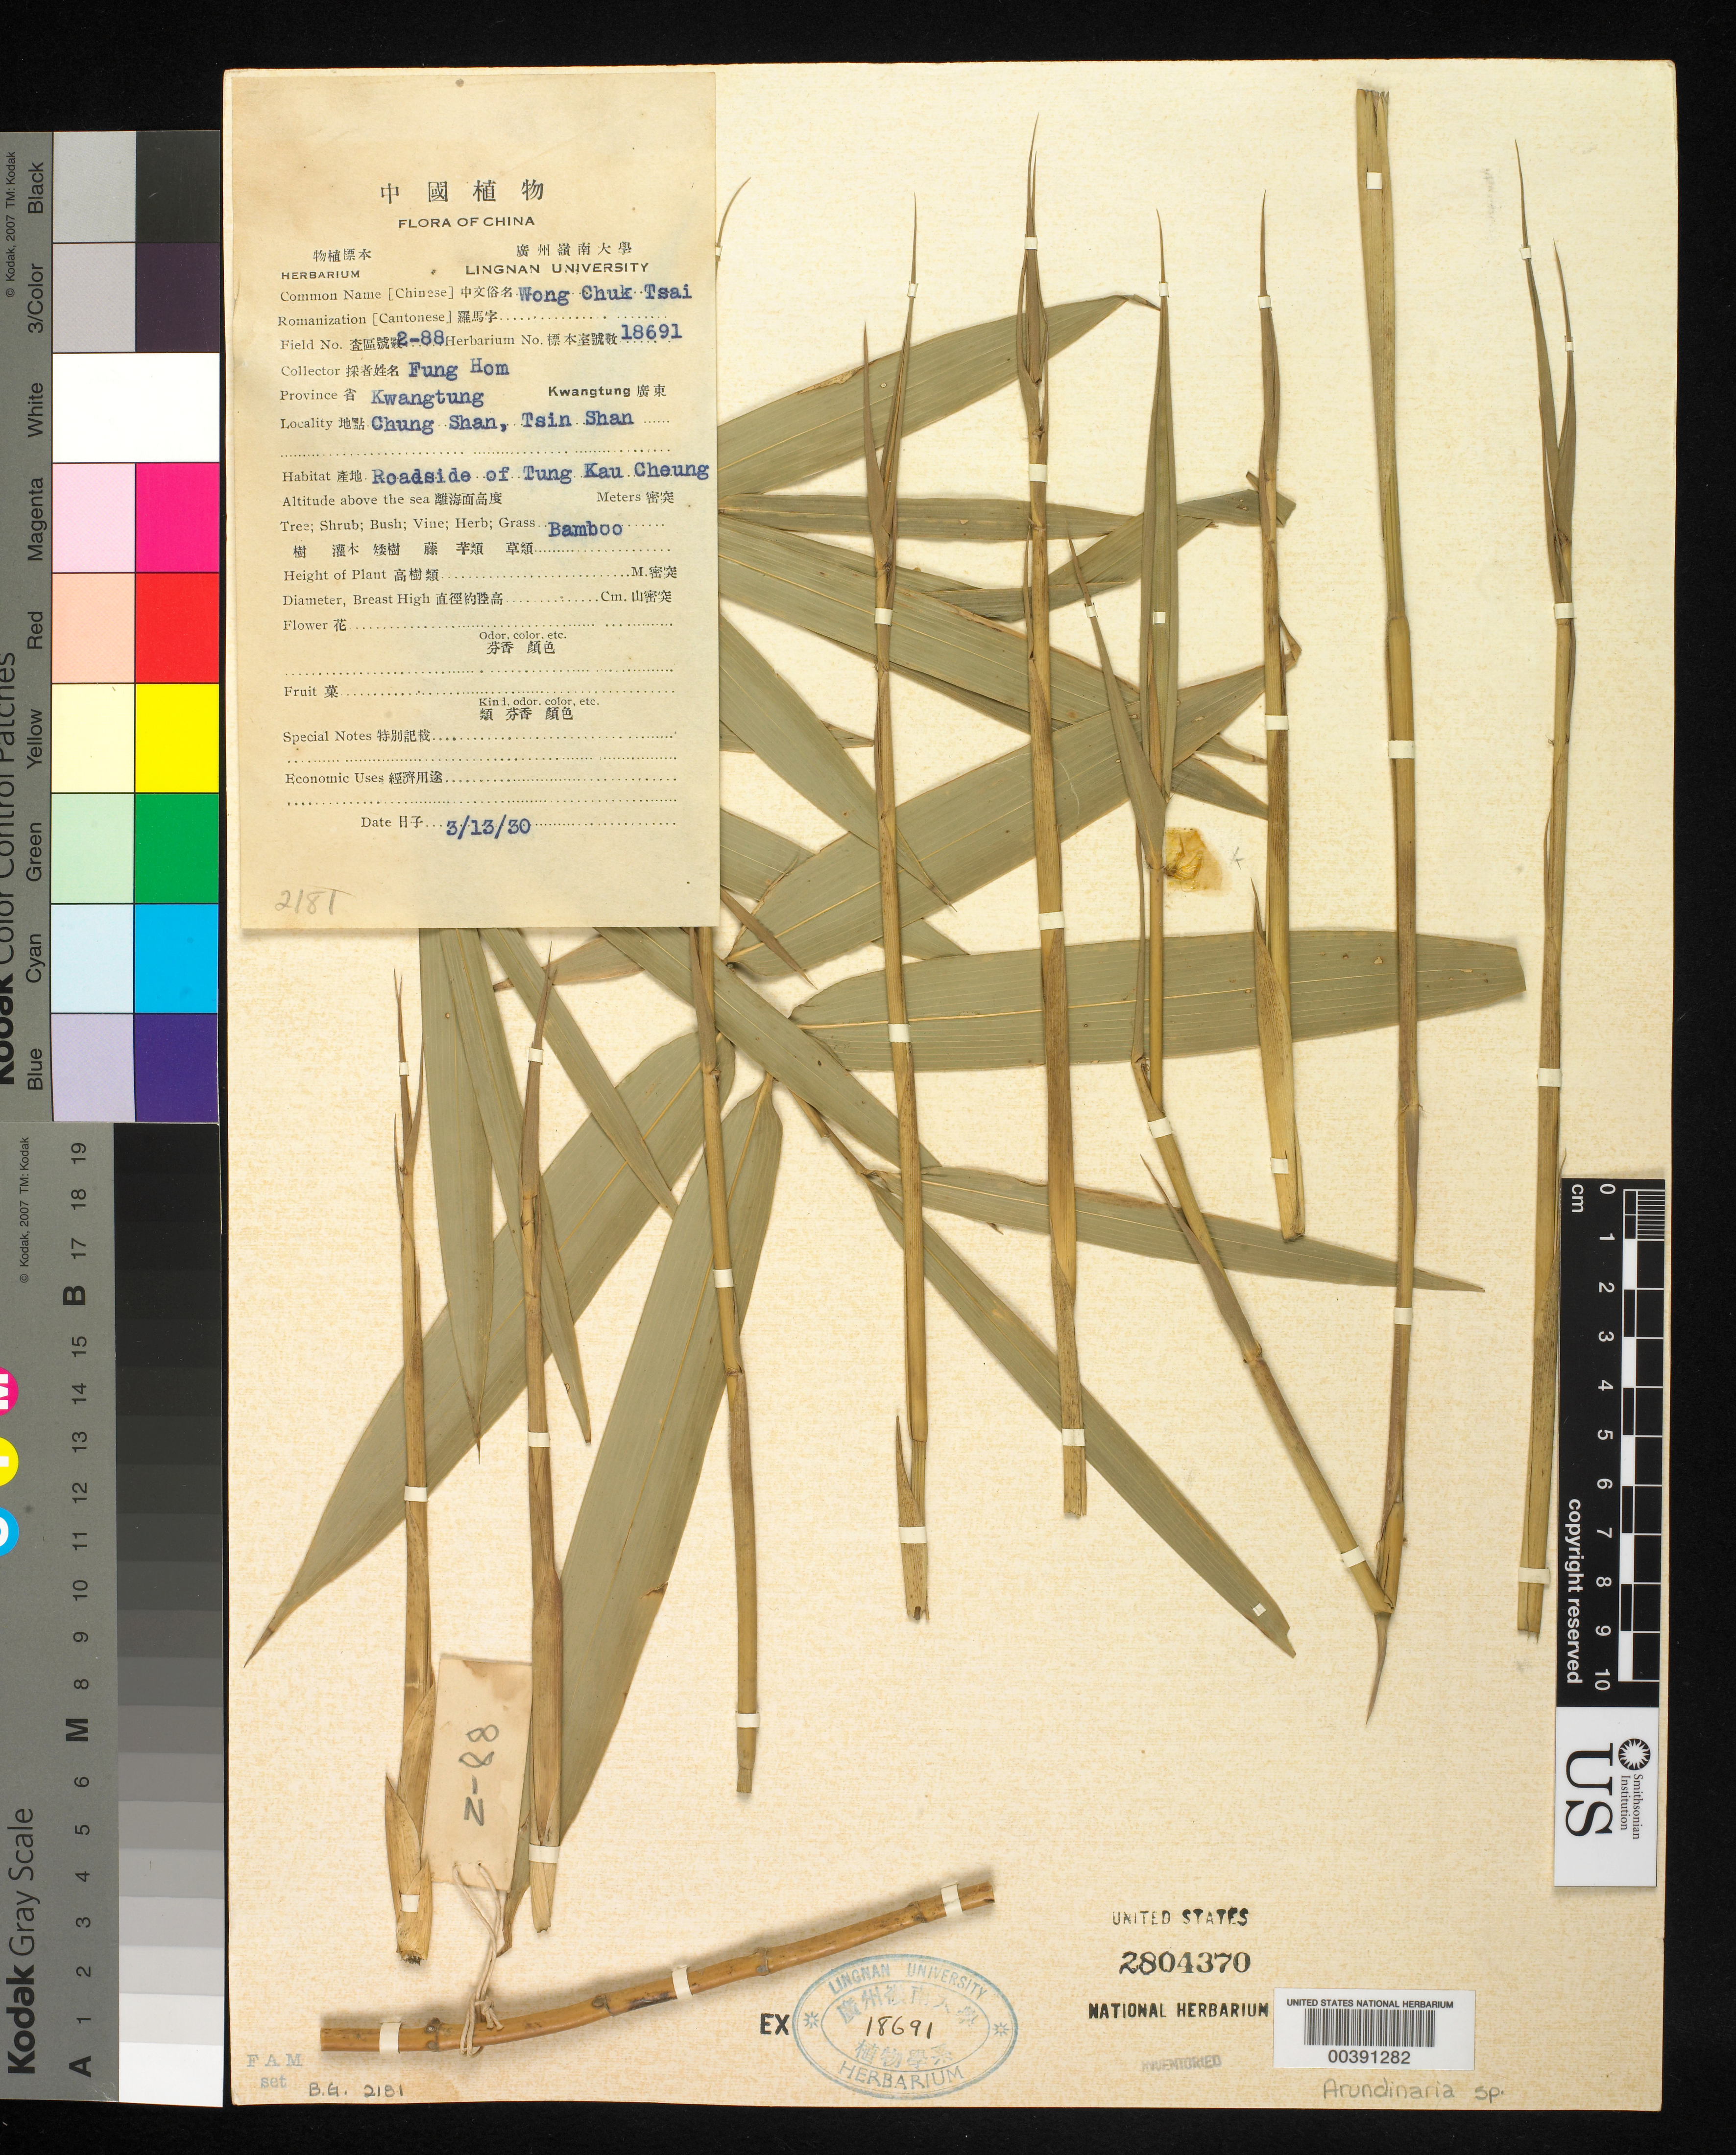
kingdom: Plantae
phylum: Tracheophyta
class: Liliopsida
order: Poales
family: Poaceae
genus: Arundinaria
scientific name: Arundinaria sp.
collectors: H. L. Fung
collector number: Z-088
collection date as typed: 13 Mar 1930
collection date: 1930-03-13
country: China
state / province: Guangdong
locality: Chung shan, tsin shan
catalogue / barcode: US 2804370